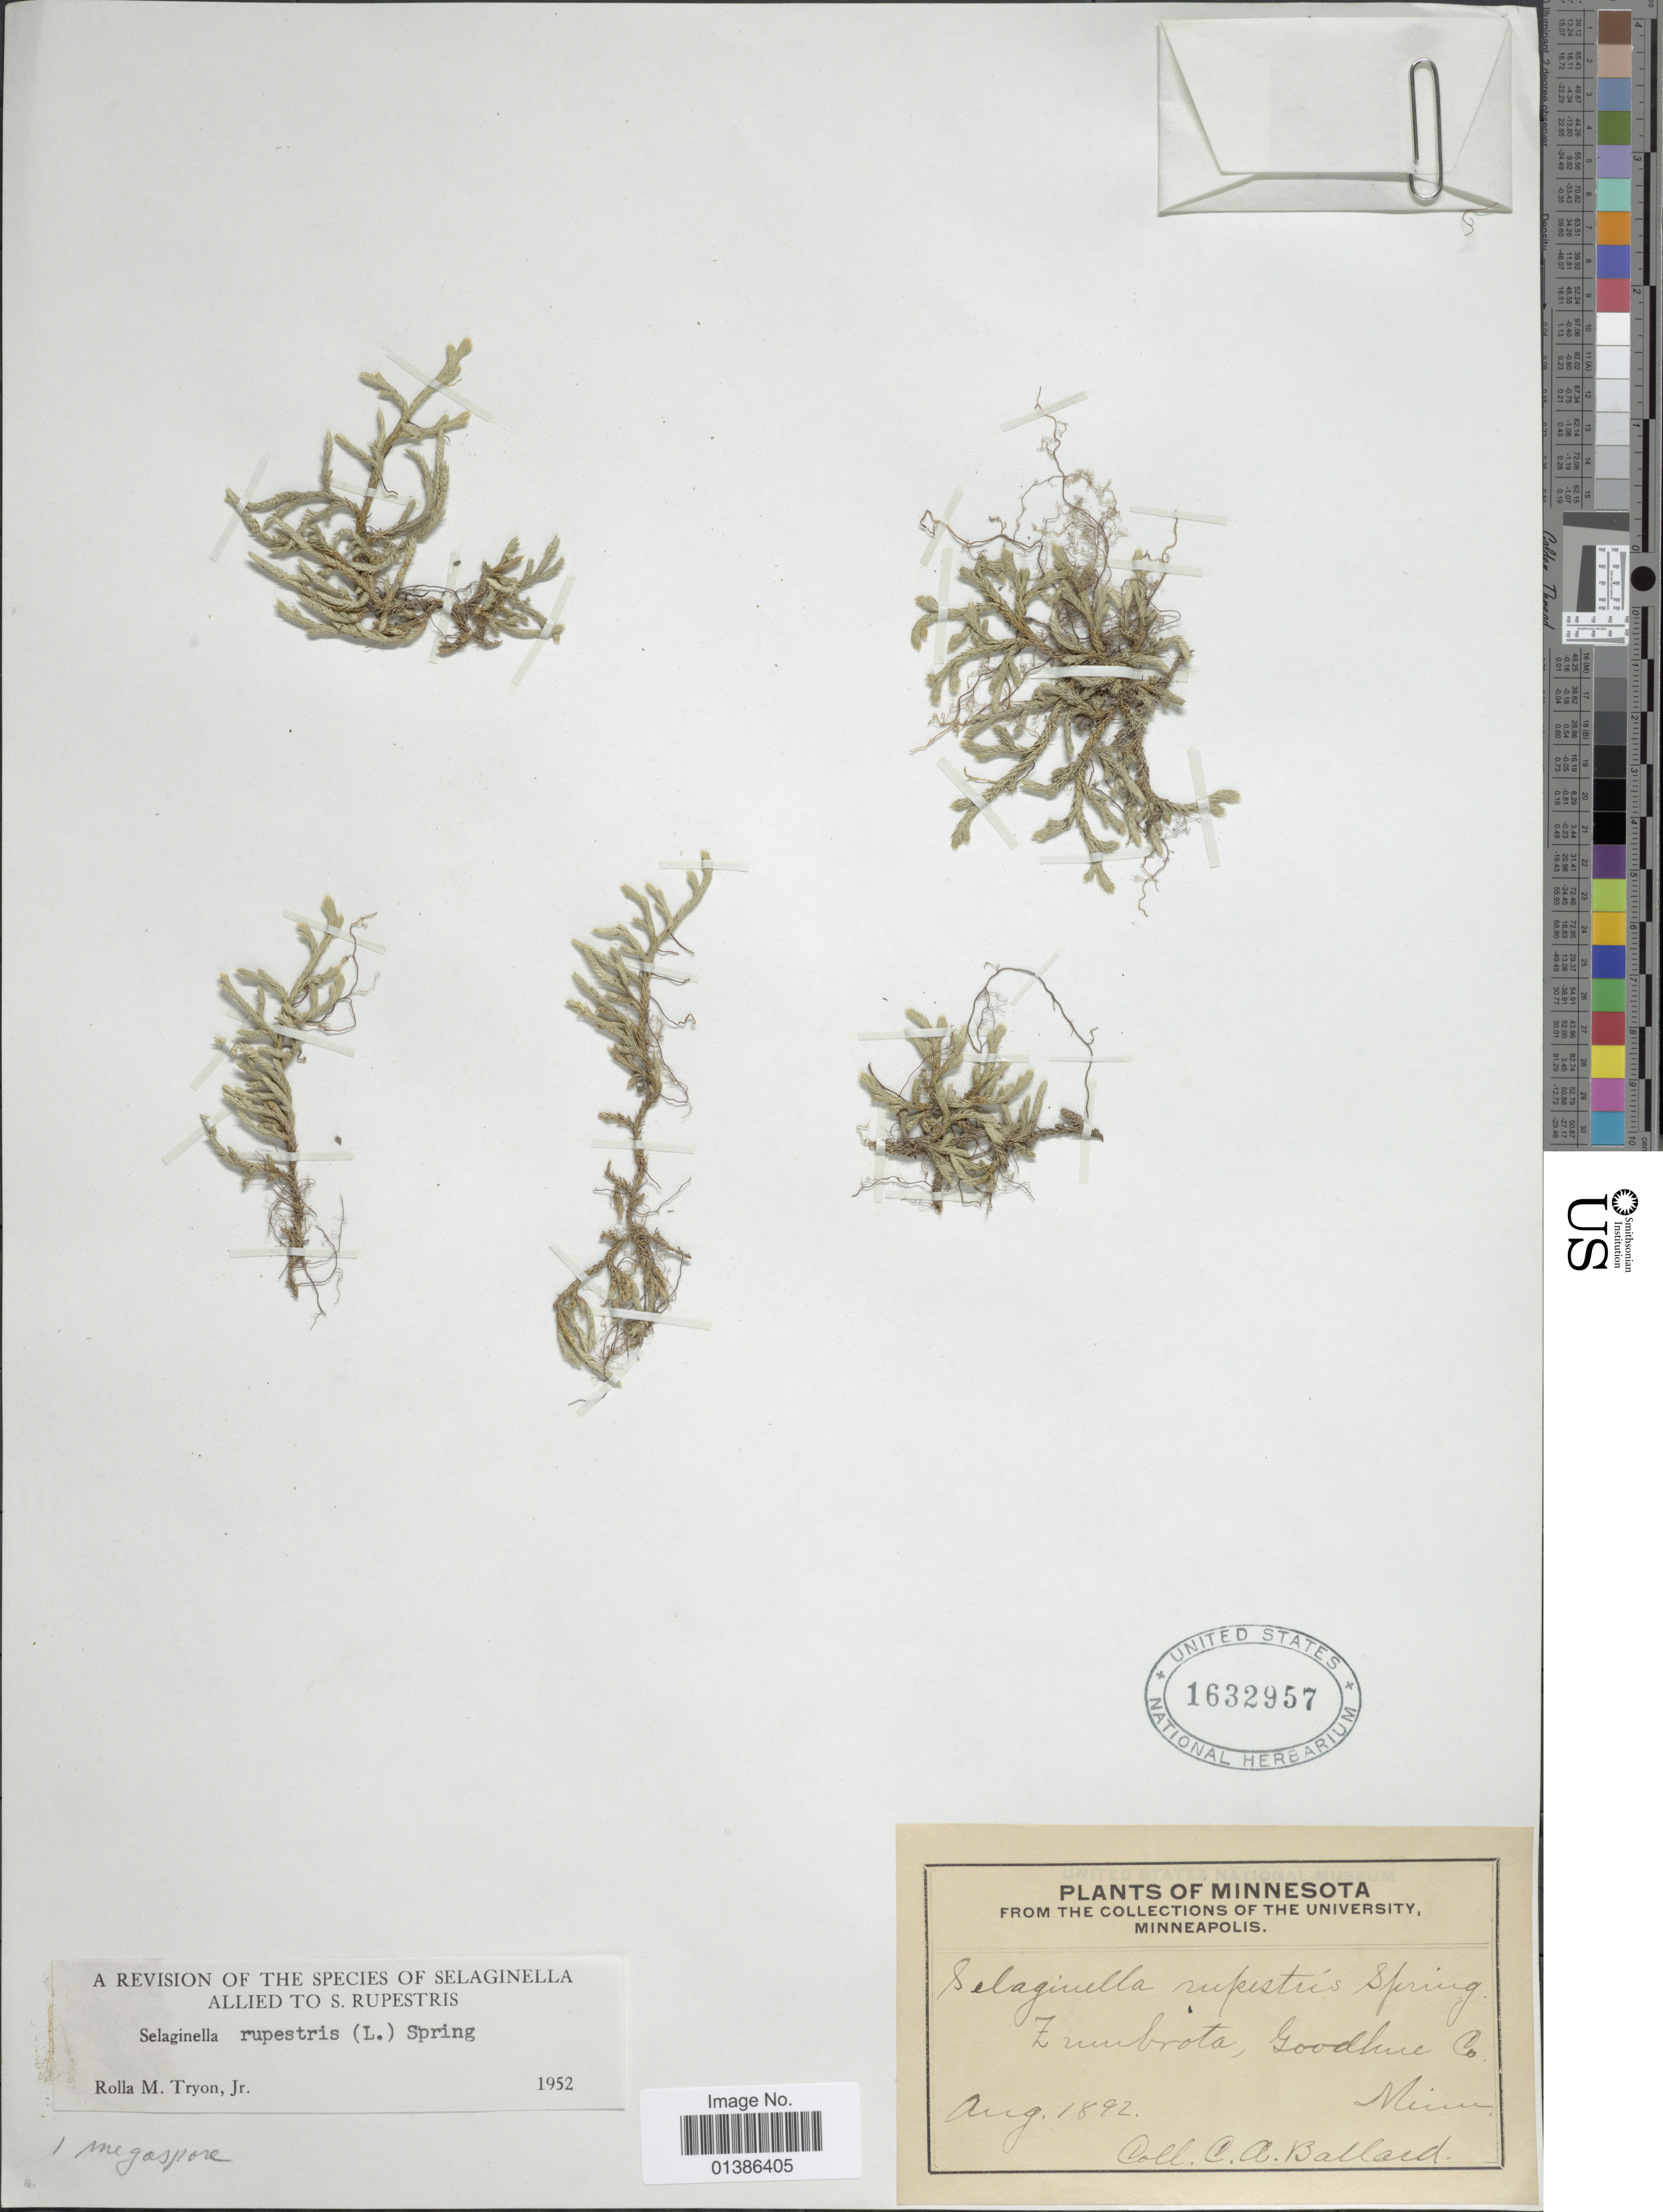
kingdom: Plantae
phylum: Tracheophyta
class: Lycopodiopsida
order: Selaginellales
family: Selaginellaceae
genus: Selaginella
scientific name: Selaginella rupestris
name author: (L.) Spring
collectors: C. A. Ballard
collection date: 1892-08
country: United States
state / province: Minnesota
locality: Zumbrota, Goodhire Co.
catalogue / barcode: US 1632957